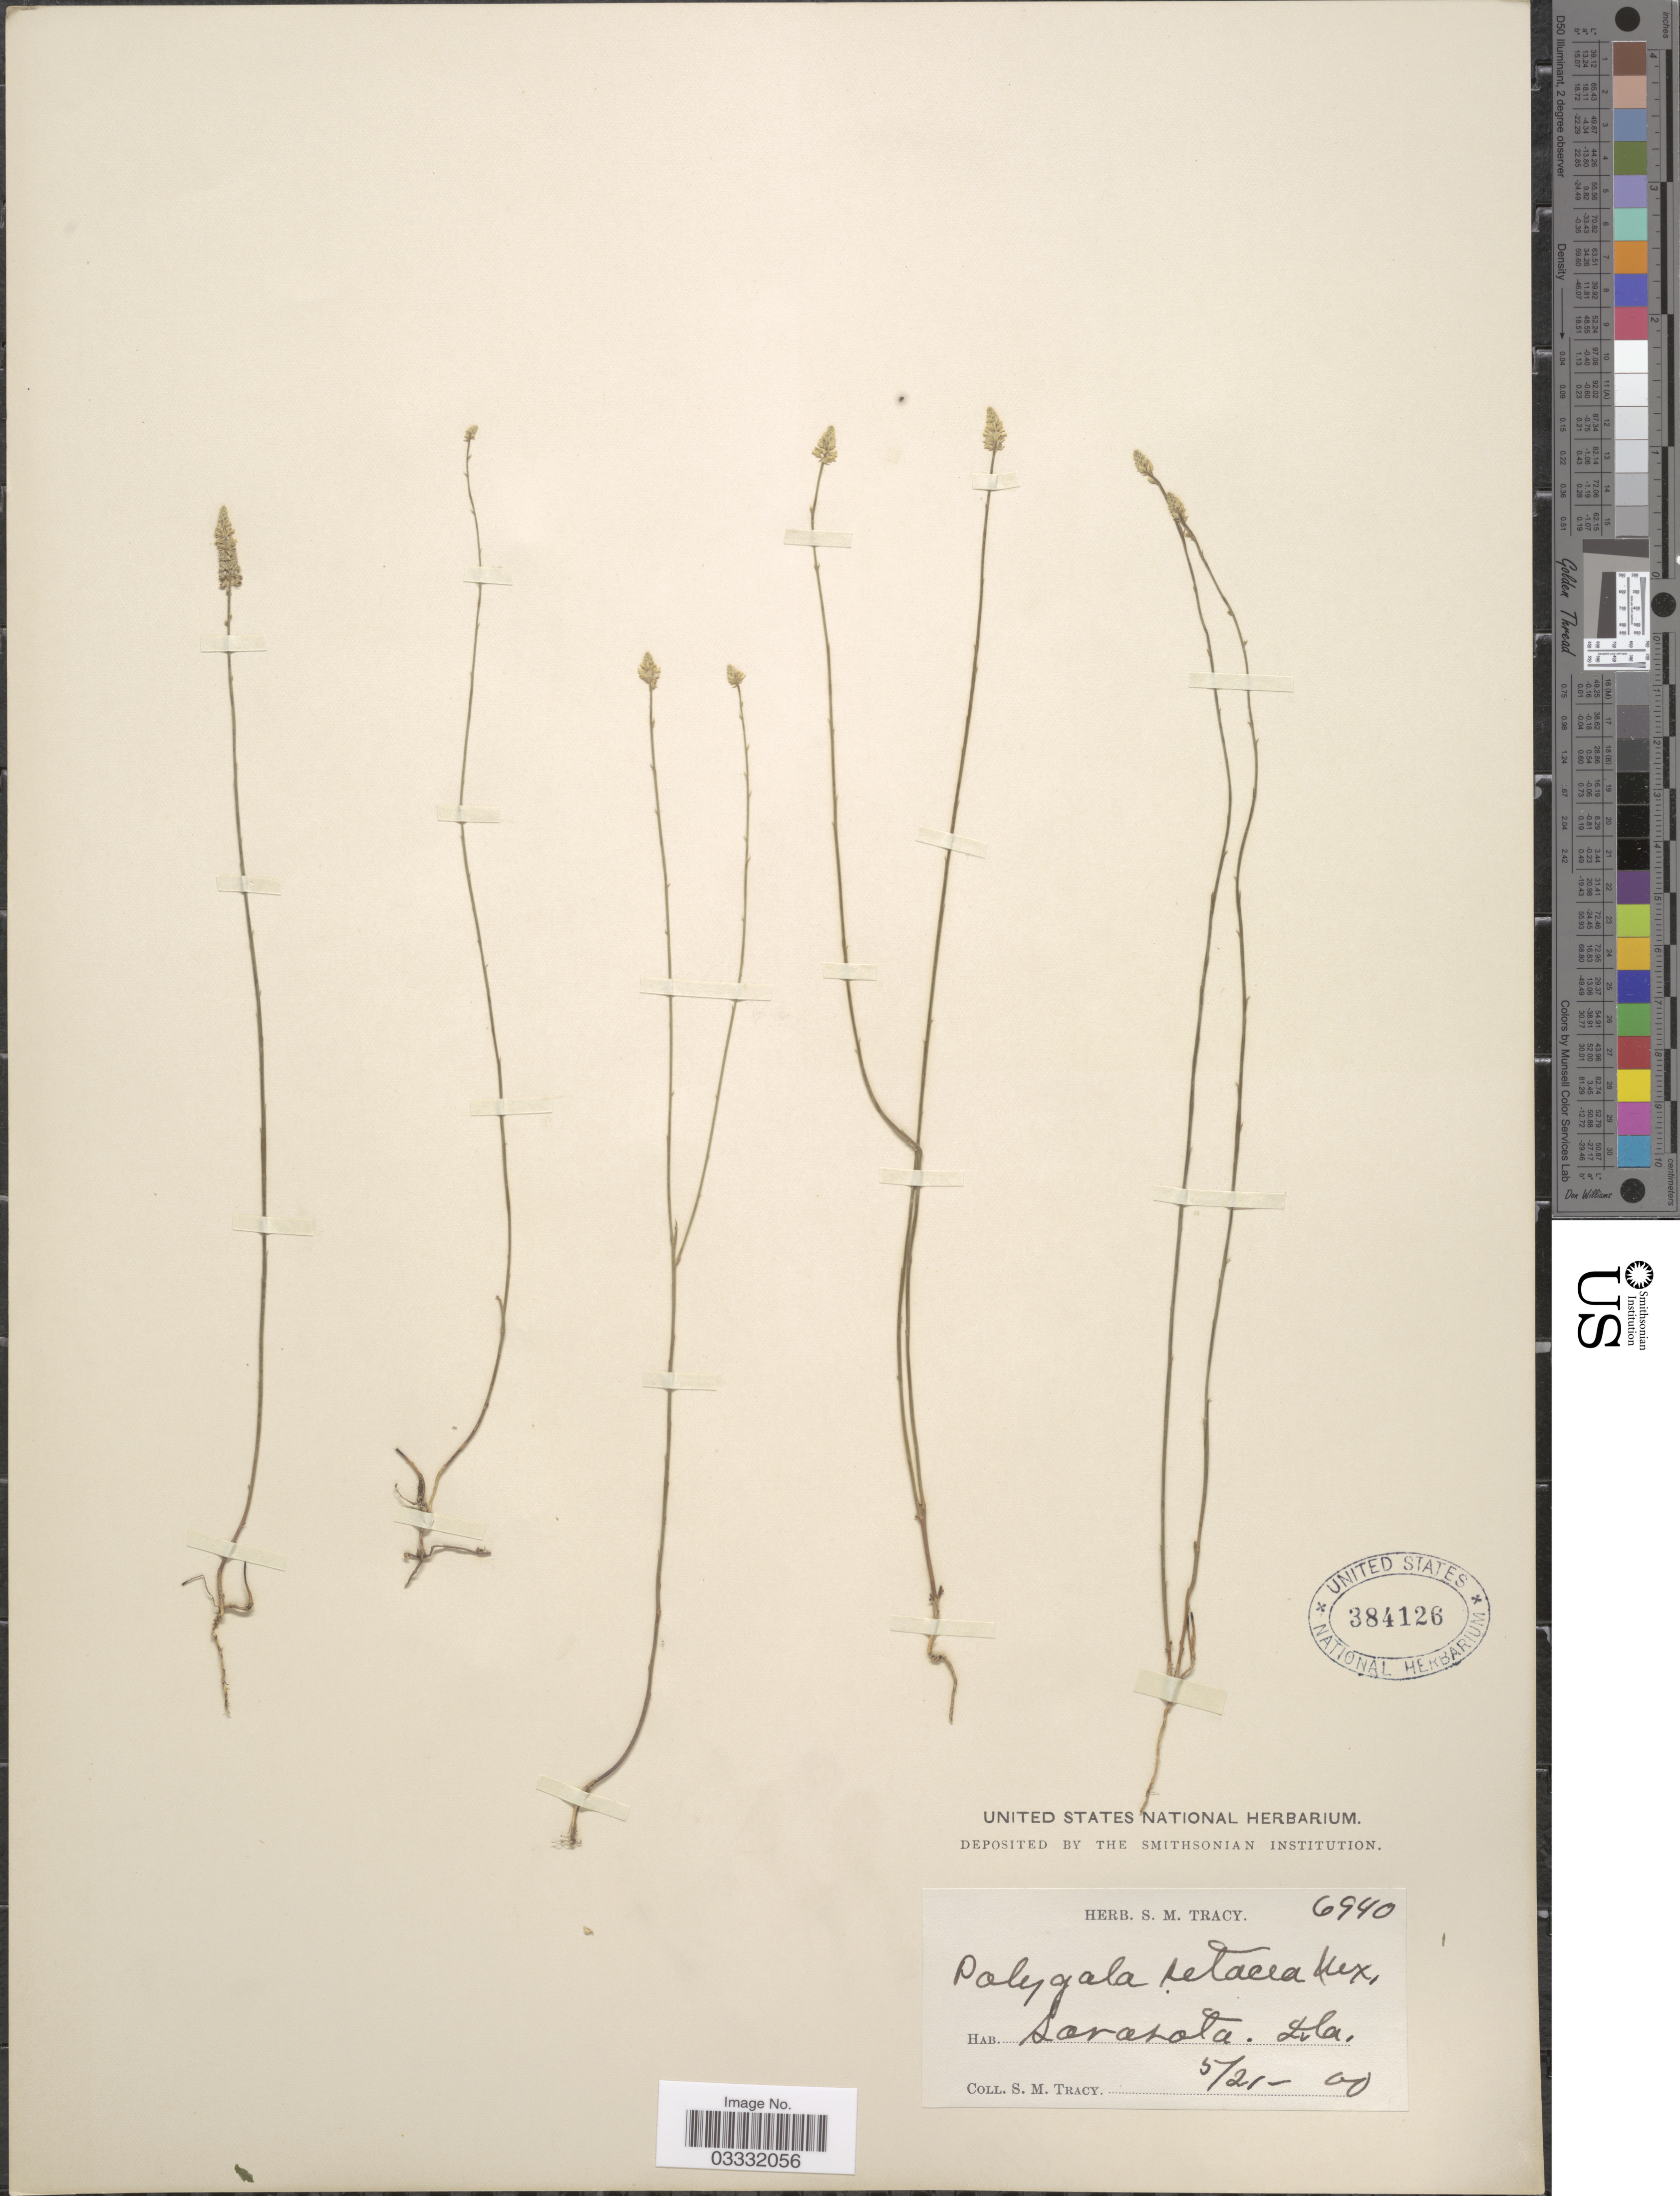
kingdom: Plantae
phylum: Tracheophyta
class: Magnoliopsida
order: Fabales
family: Polygalaceae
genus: Polygala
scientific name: Polygala setacea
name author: Michx.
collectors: S. M. Tracy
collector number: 6940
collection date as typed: Transcribed d/m/y: 21/5/0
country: United States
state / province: Florida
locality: Sarasota.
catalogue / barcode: US 384126